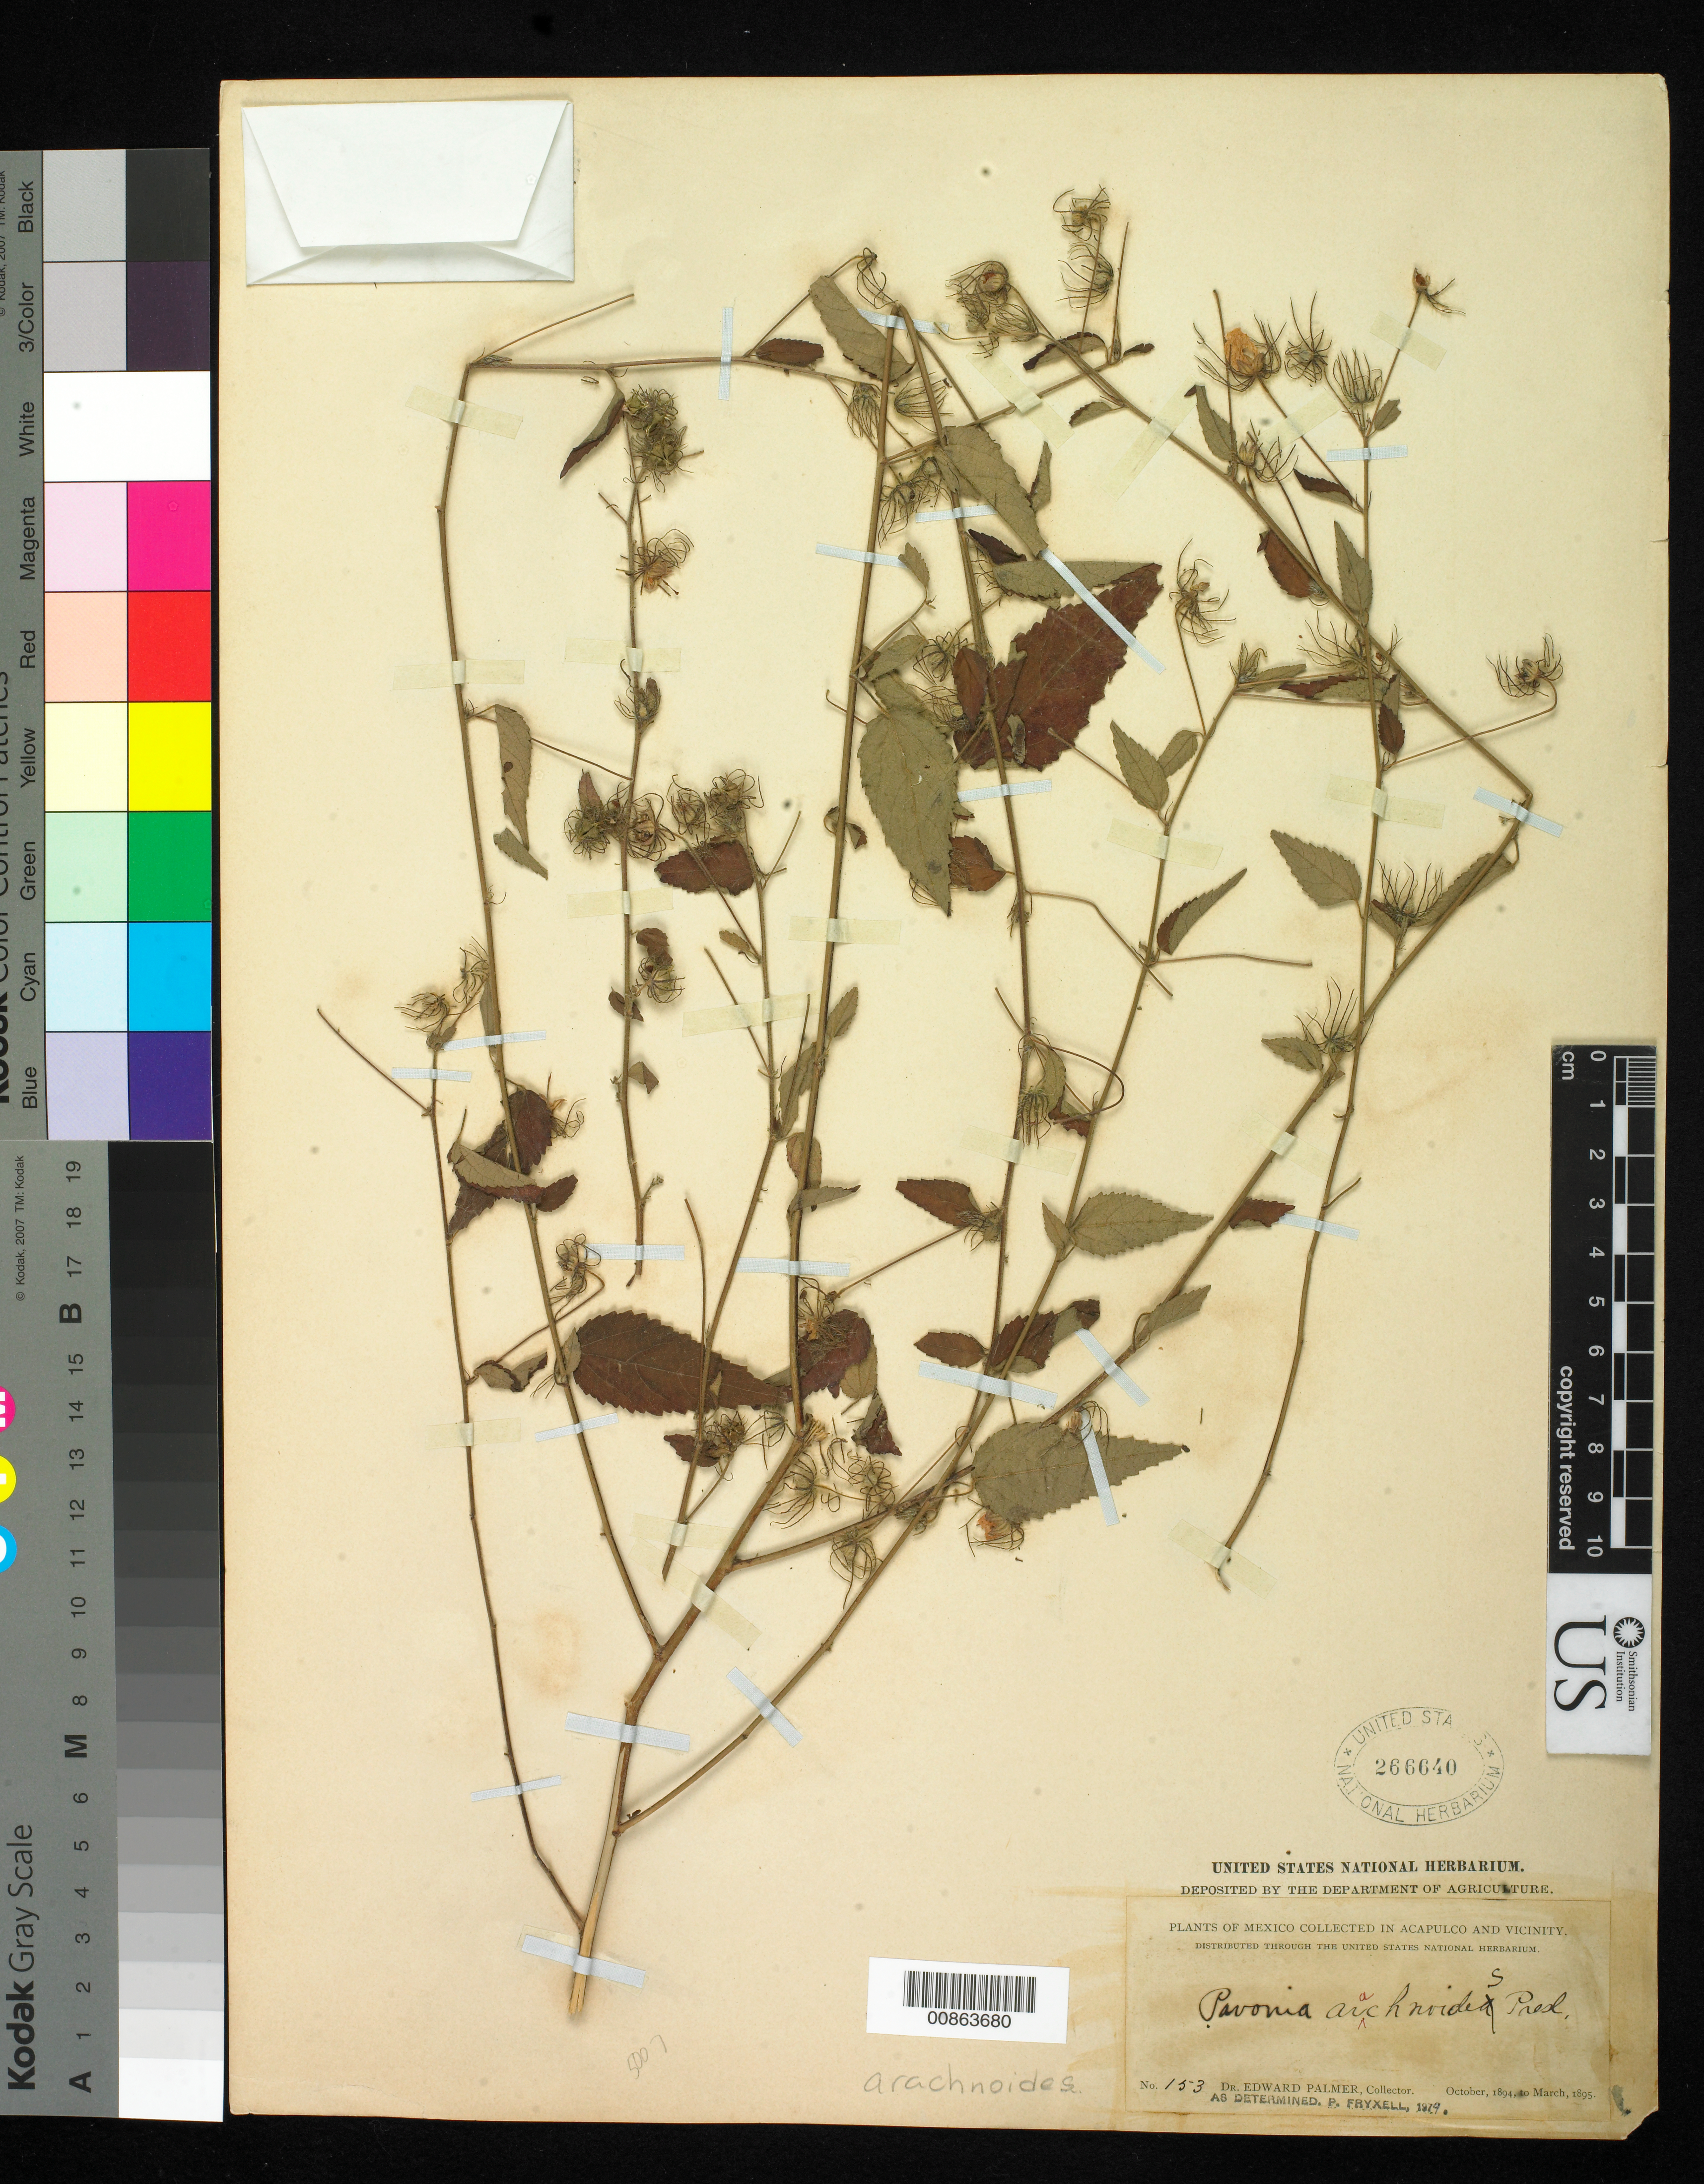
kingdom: Plantae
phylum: Tracheophyta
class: Magnoliopsida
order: Malvales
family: Malvaceae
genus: Pavonia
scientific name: Pavonia arachnoides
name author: C. Presl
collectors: E. Palmer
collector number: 153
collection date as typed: Oct 1894 to -- Mar 1895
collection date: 1894-10/1895-03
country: Mexico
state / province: Guerrero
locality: Acapulco, Guerrero and vicinity.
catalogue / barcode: US 266640